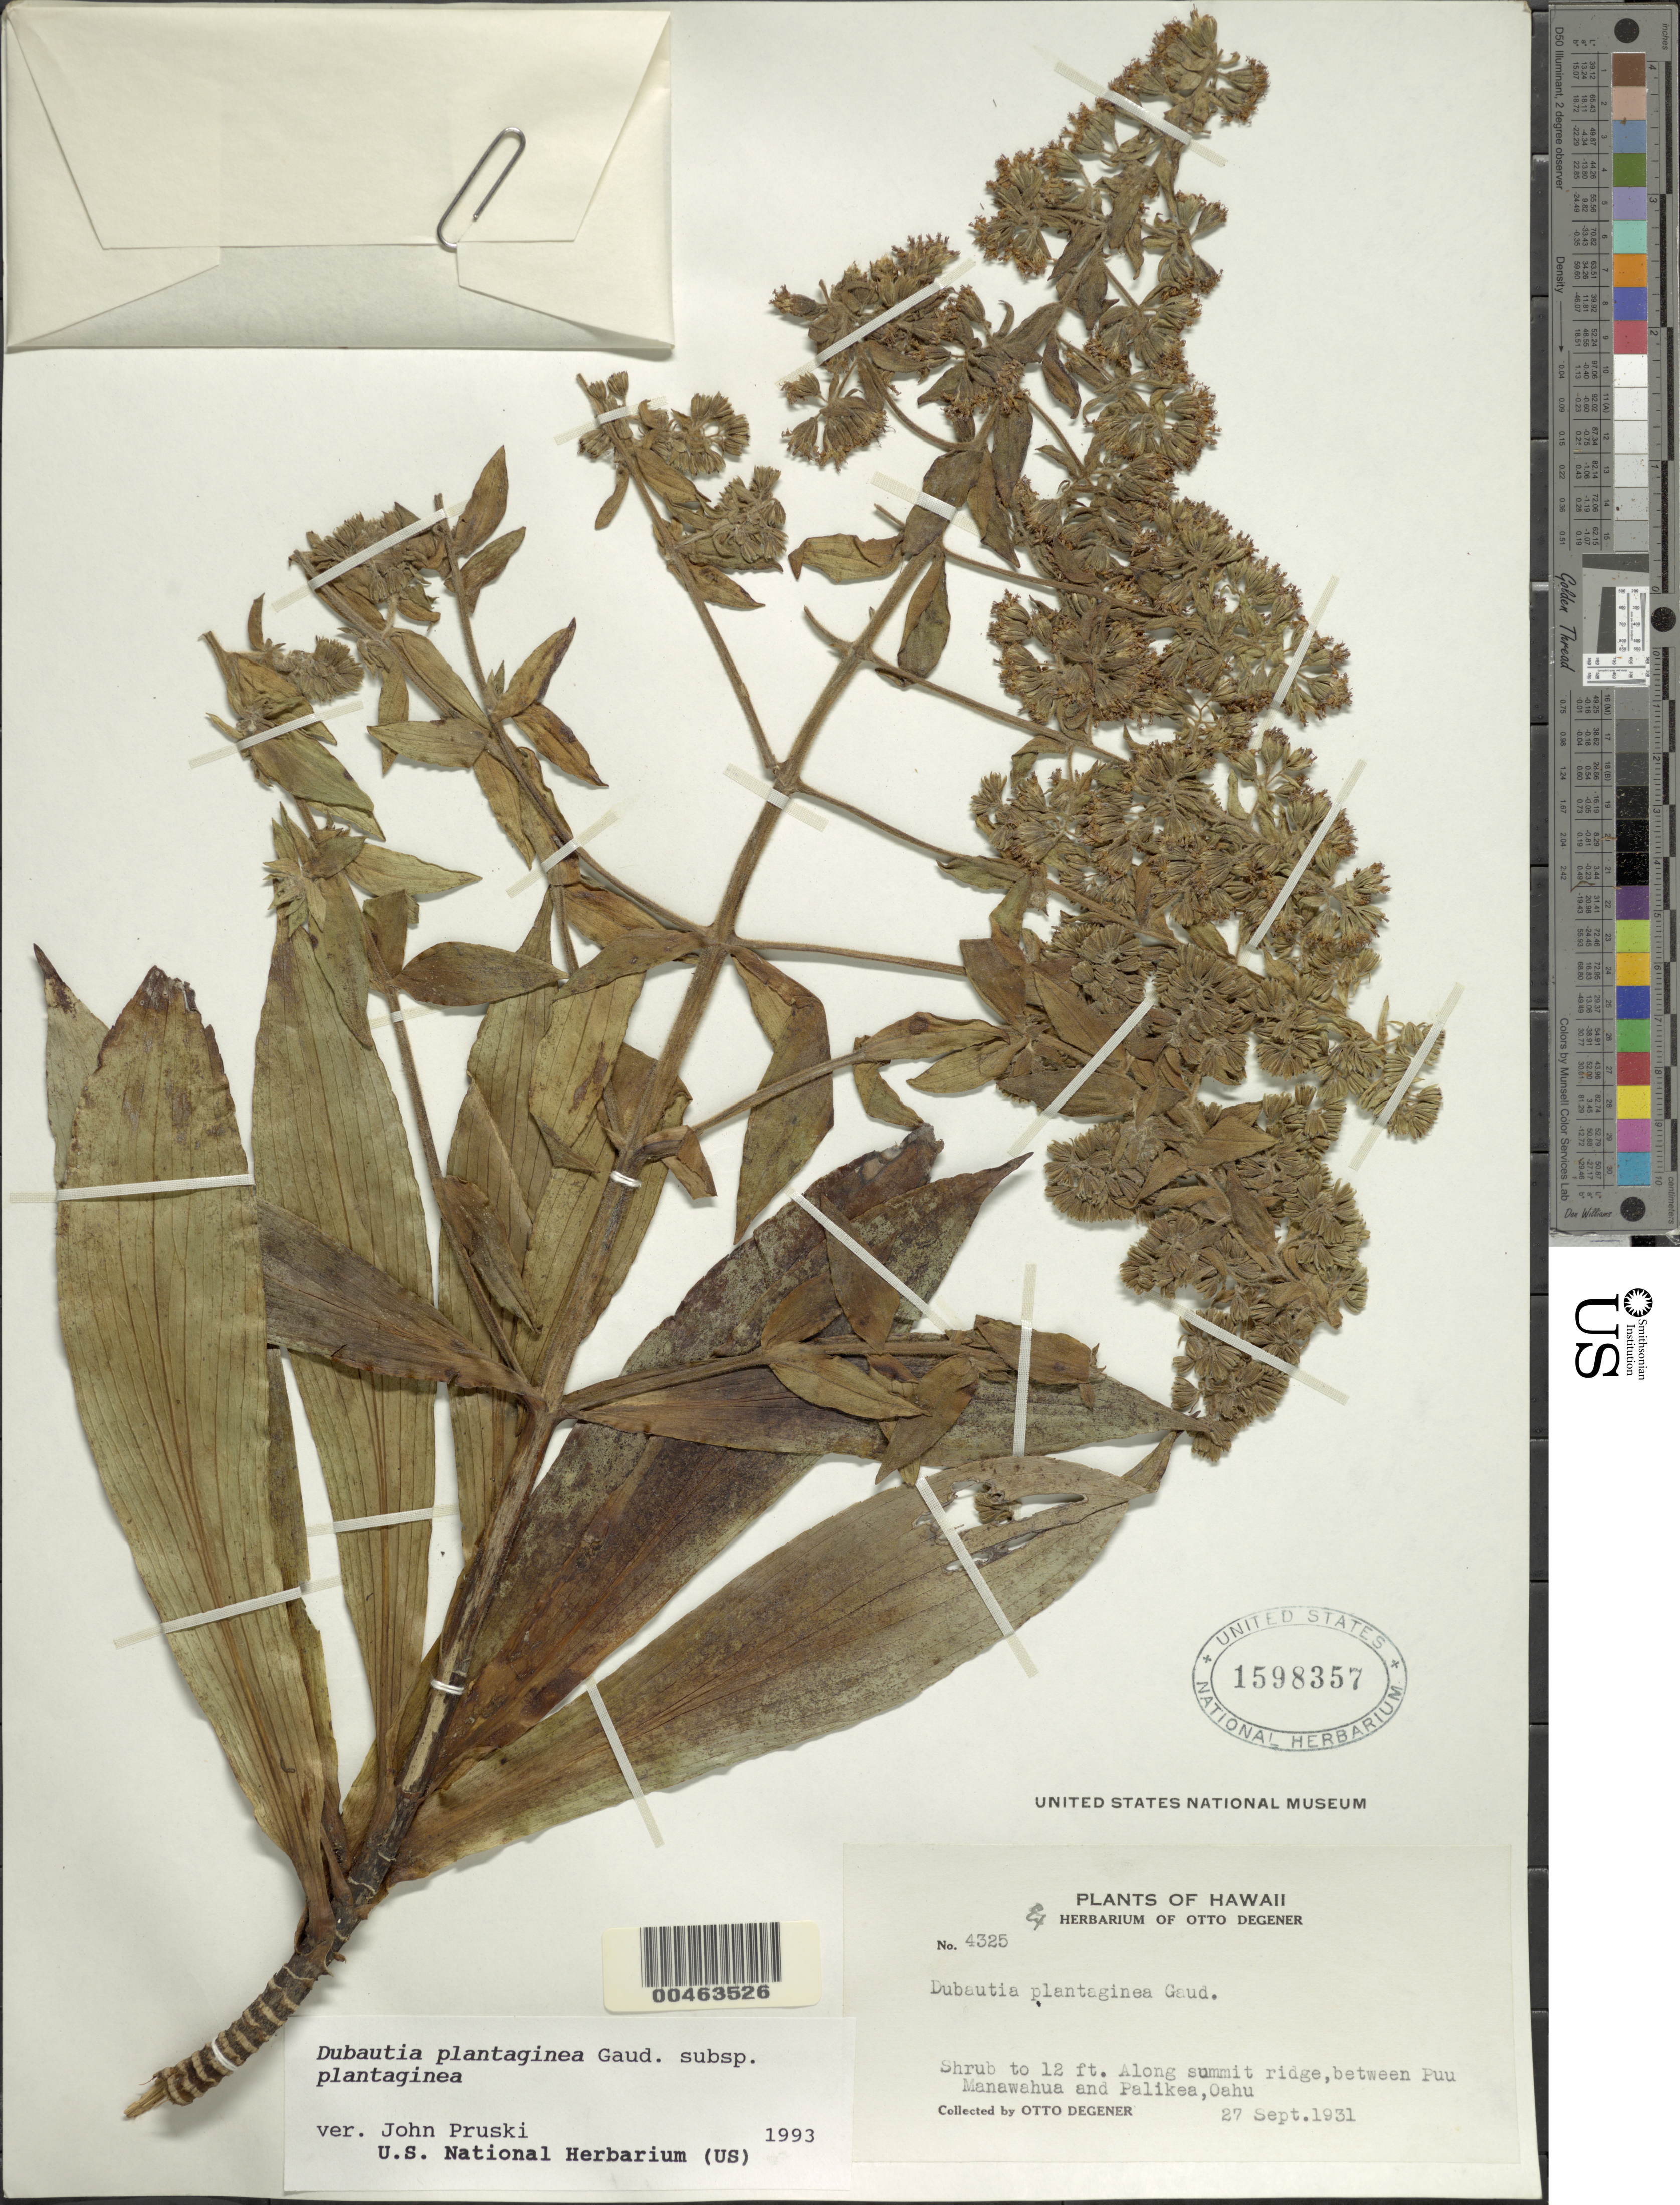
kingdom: Plantae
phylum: Tracheophyta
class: Magnoliopsida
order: Asterales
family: Asteraceae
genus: Dubautia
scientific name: Dubautia plantaginea subsp. plantaginea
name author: Gaudich.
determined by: Pruski, J. F.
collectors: O. Degener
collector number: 4325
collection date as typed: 27 Sep 1931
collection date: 1931-09-27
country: United States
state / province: Hawaii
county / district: Honolulu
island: Oahu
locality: Along summit ridge, between Puu Manawahua and Palikea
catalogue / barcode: US 1598357